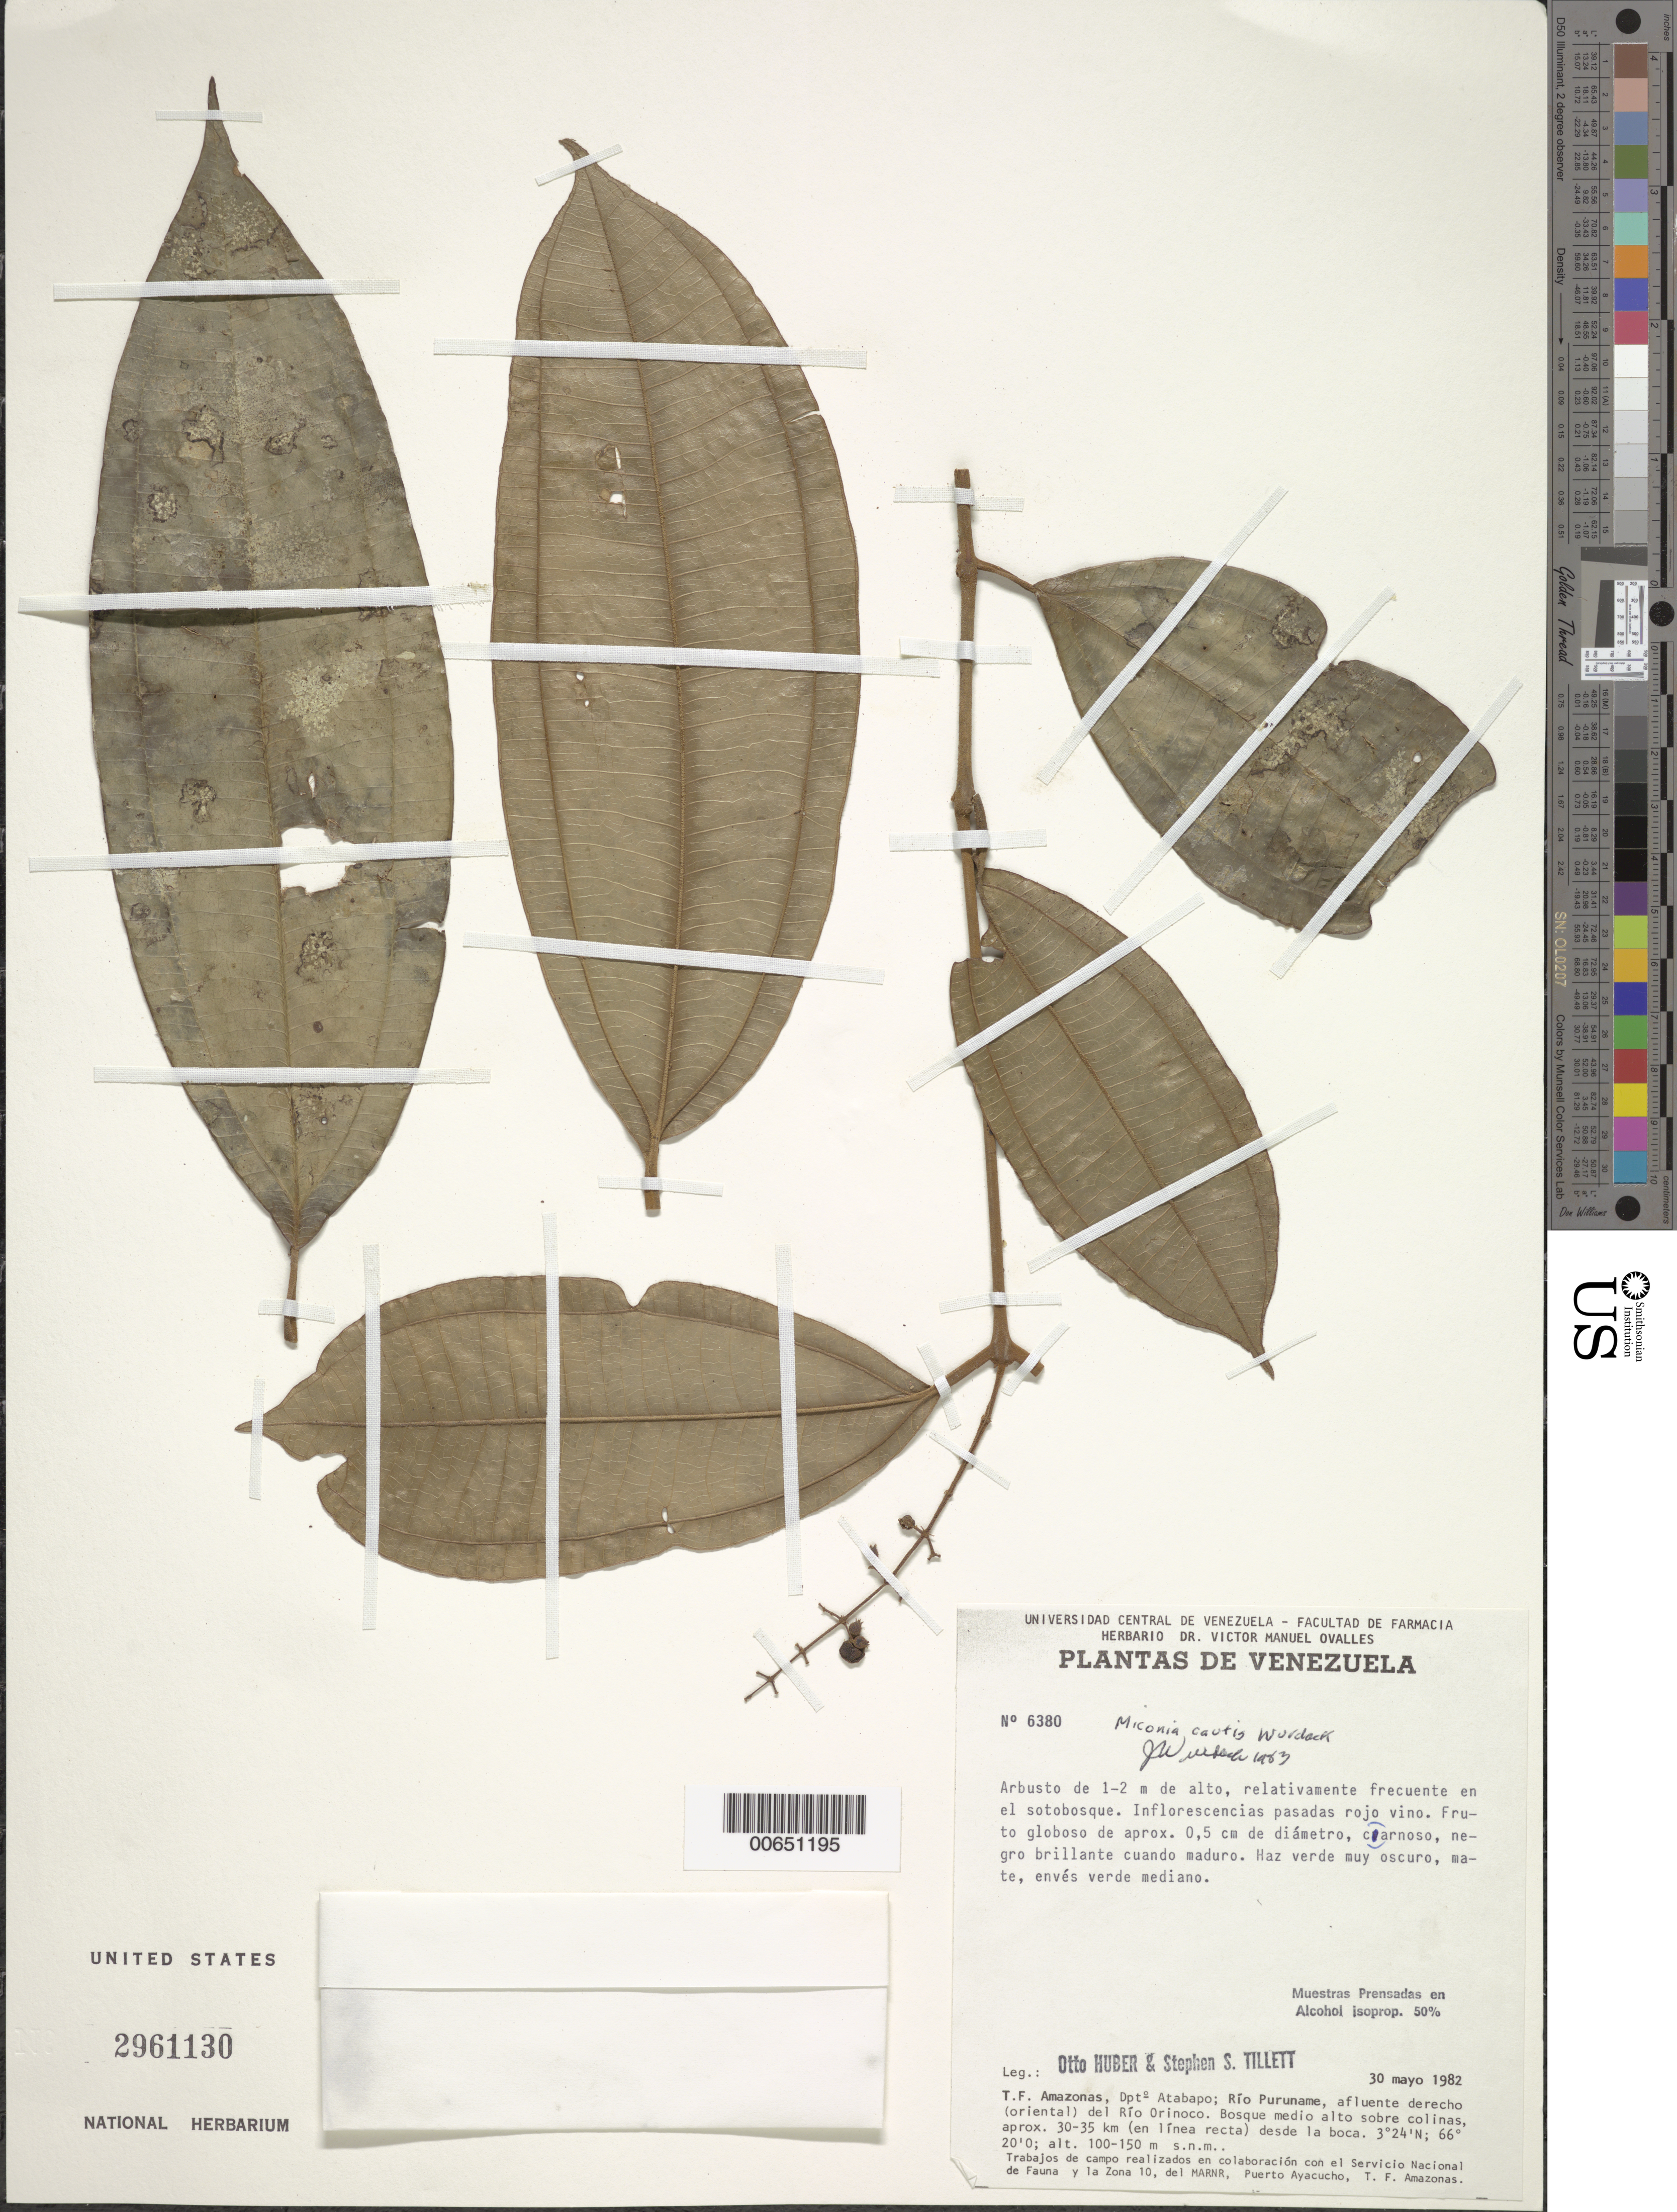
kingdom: Plantae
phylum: Tracheophyta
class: Magnoliopsida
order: Myrtales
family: Melastomataceae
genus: Miconia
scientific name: Miconia cautis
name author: Wurdack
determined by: Wurdack, John J., (US), US (UNITED STATES)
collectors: O. Huber & S. S. Tillett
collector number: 6380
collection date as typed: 30-May-82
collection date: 1982-05-30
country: Venezuela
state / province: Amazonas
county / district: Atabapo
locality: Río Puruname, afluente derecho (oriental) del Río Orinoco, aprox 30-35 km desde la boca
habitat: Sotobosque; bosque medio alto sobre colinas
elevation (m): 100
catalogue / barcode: US 2961130